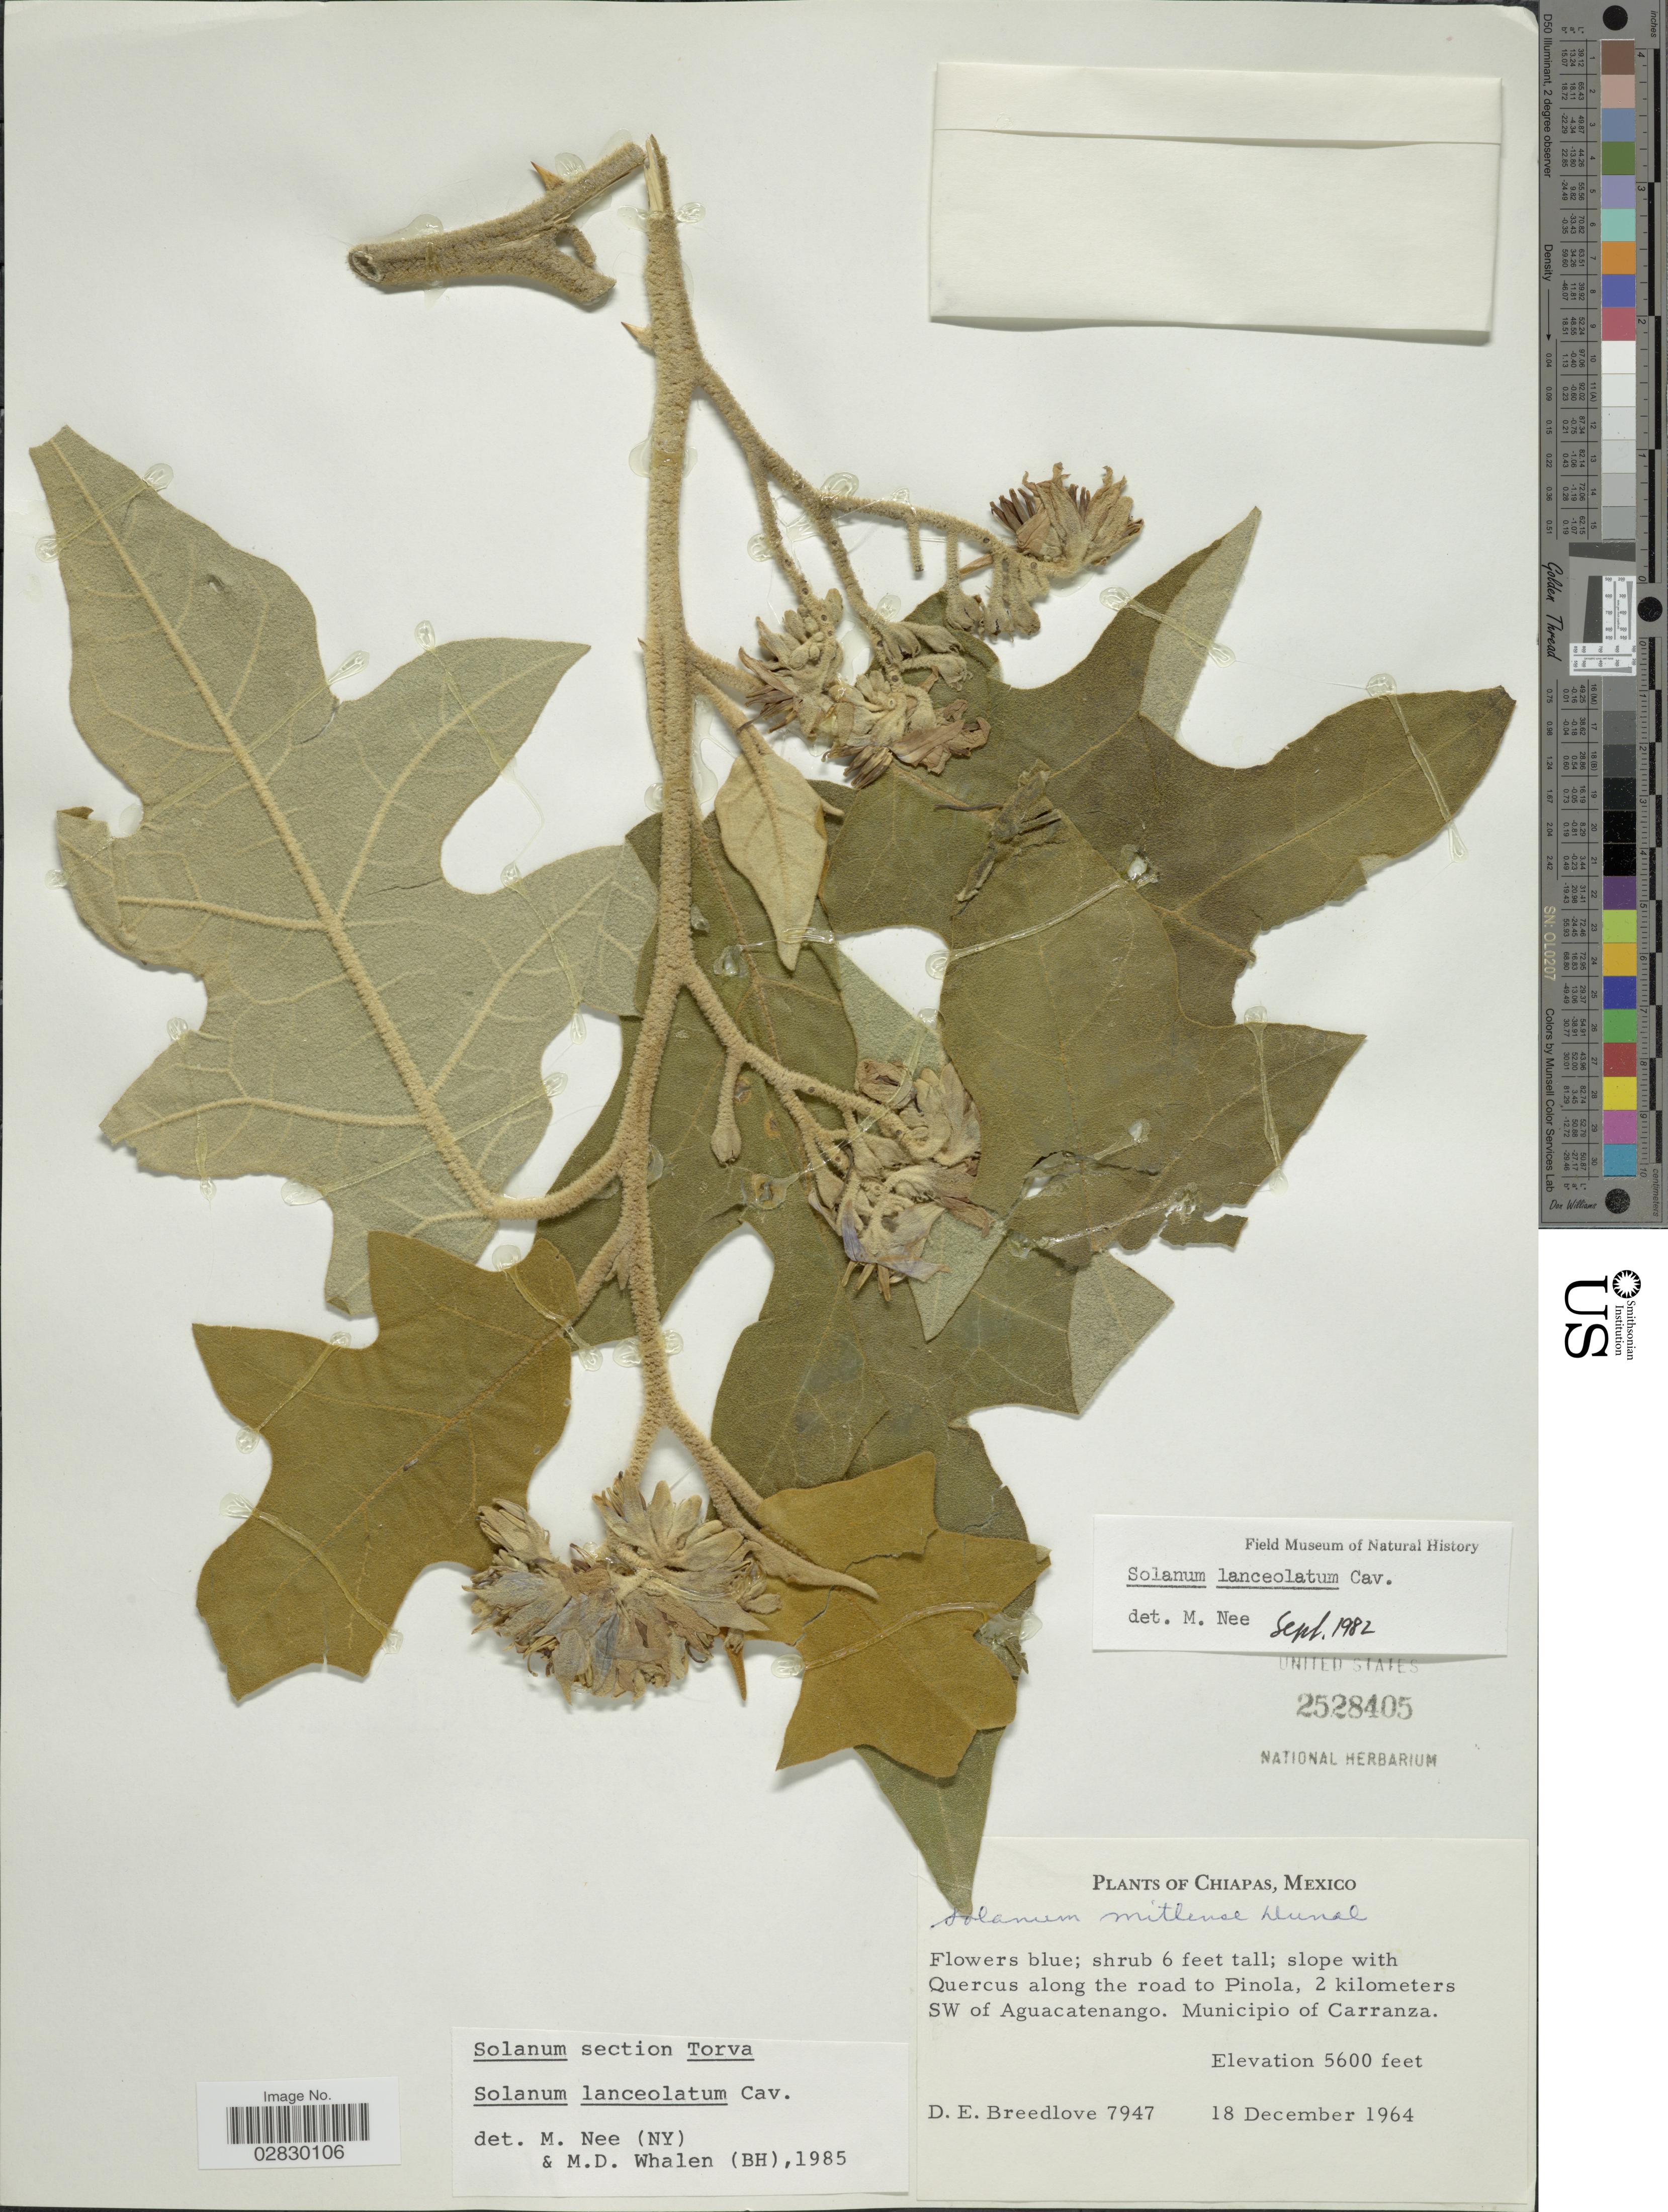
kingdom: Plantae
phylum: Tracheophyta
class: Magnoliopsida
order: Solanales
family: Solanaceae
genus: Solanum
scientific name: Solanum lanceolatum Berthault, nom. illeg.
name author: Berthault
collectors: D. E. Breedlove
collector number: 7947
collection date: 1964-12-18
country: Mexico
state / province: Chiapas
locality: Quercus along the road to Pinola, 2 kilomters SW of Aguacatenango. Municipio of Carranza.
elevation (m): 1707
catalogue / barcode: US 2528405